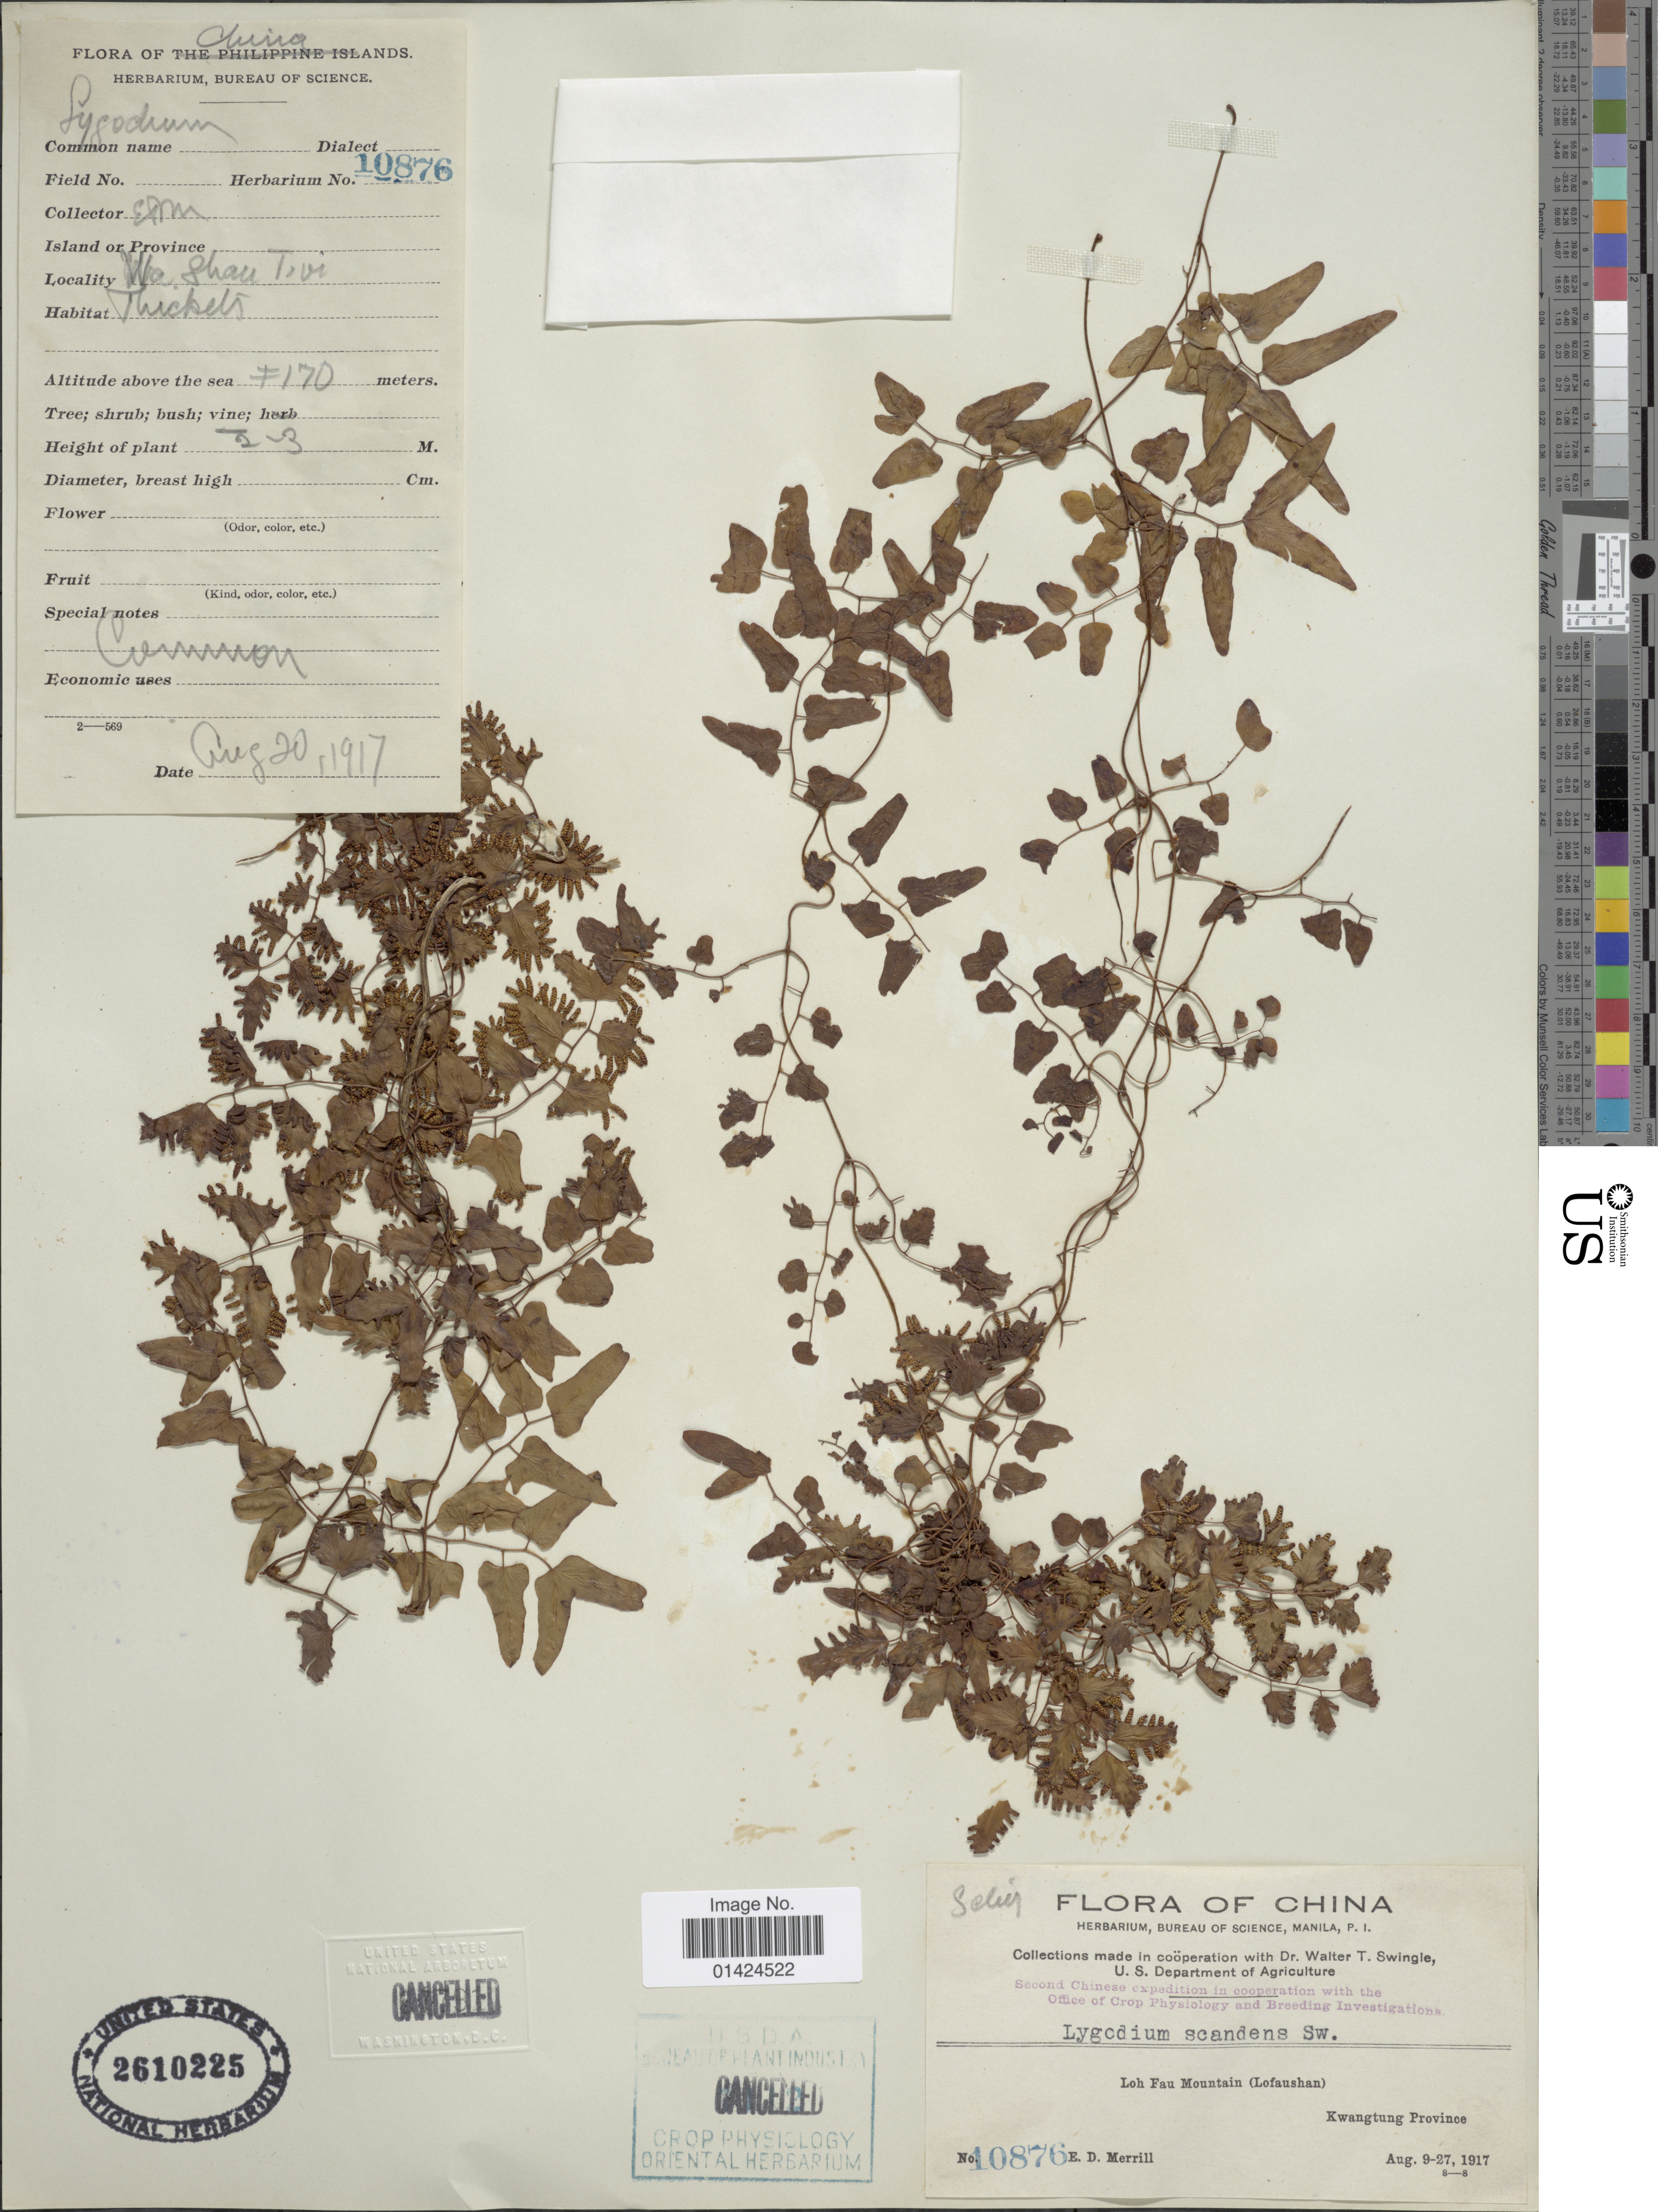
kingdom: Plantae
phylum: Tracheophyta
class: Polypodiopsida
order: Schizaeales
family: Lygodiaceae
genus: Lygodium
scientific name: Lygodium microphyllum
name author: (Cav.) R. Br.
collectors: E. D. Merrill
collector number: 10876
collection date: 1917-08-20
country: China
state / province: Guangdong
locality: Kwangtung province.Wa Shan Tivi. Loh Fau Mountain(Lofaushan).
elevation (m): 170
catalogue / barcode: US 2610225